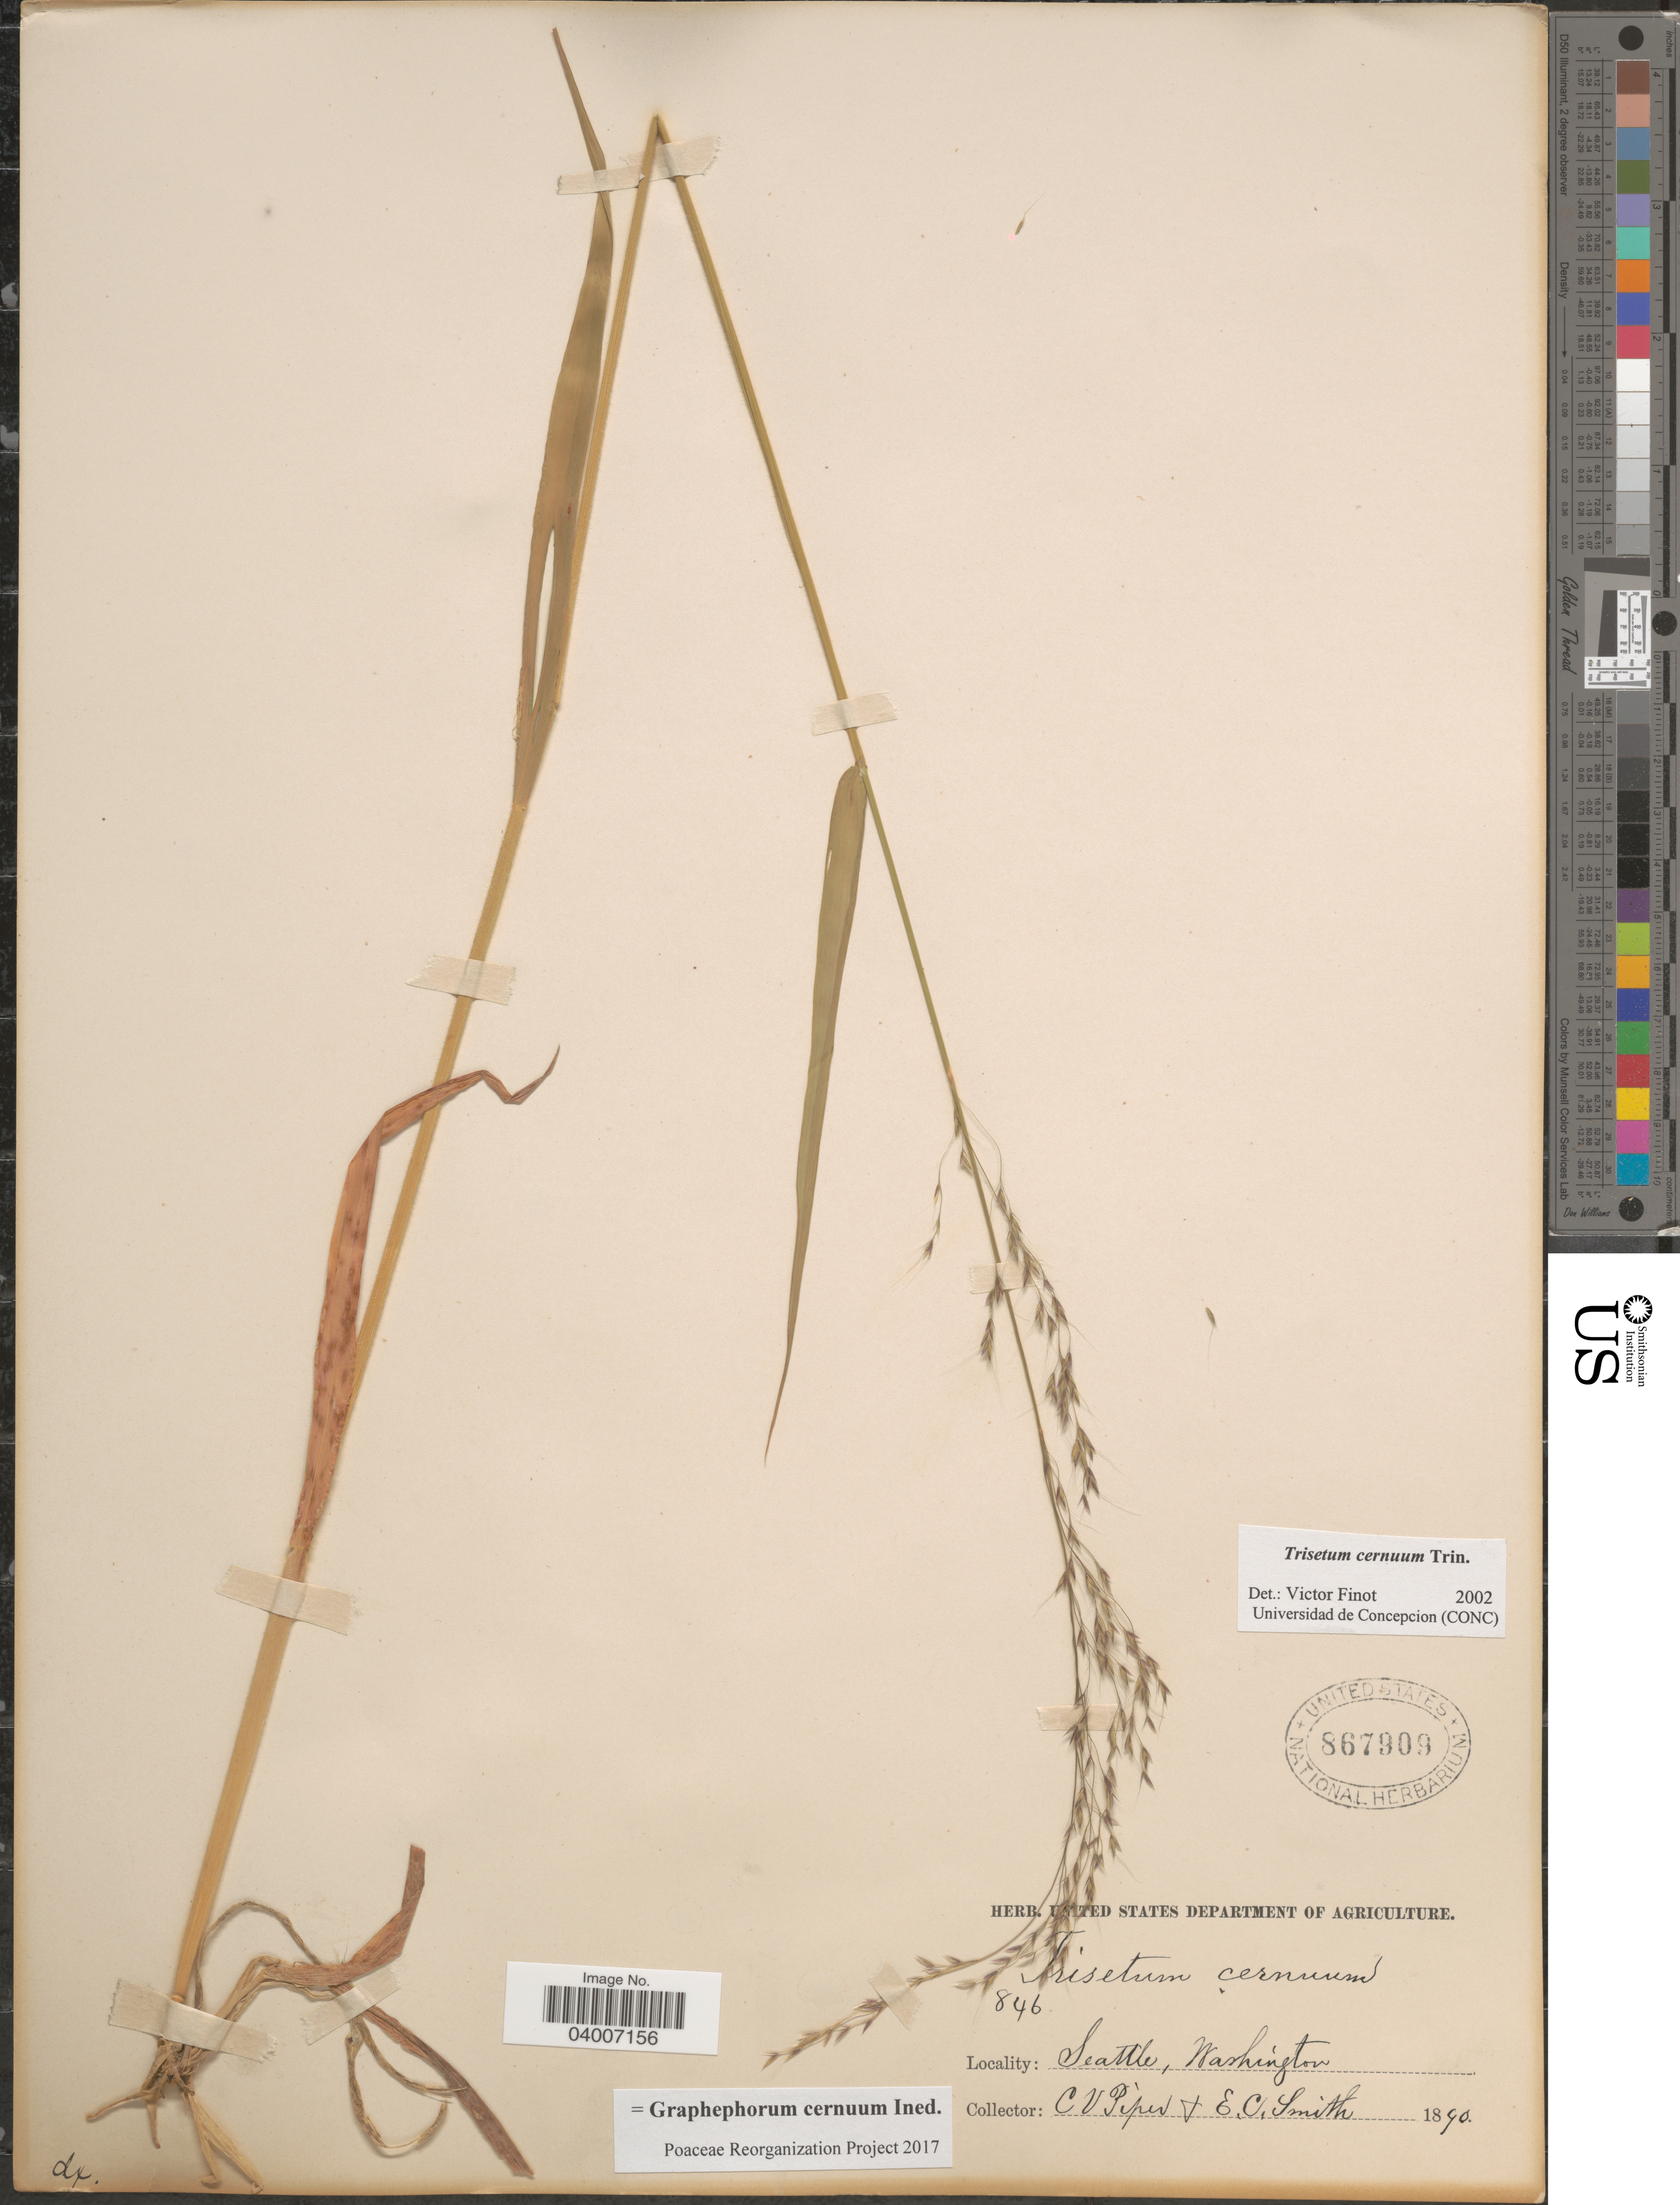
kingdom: Plantae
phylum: Tracheophyta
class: Liliopsida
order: Poales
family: Poaceae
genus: Graphephorum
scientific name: Graphephorum cernuum ined.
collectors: C. V. Piper & E. Smith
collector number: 846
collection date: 1890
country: United States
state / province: Washington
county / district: King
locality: Seattle.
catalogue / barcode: US 867909